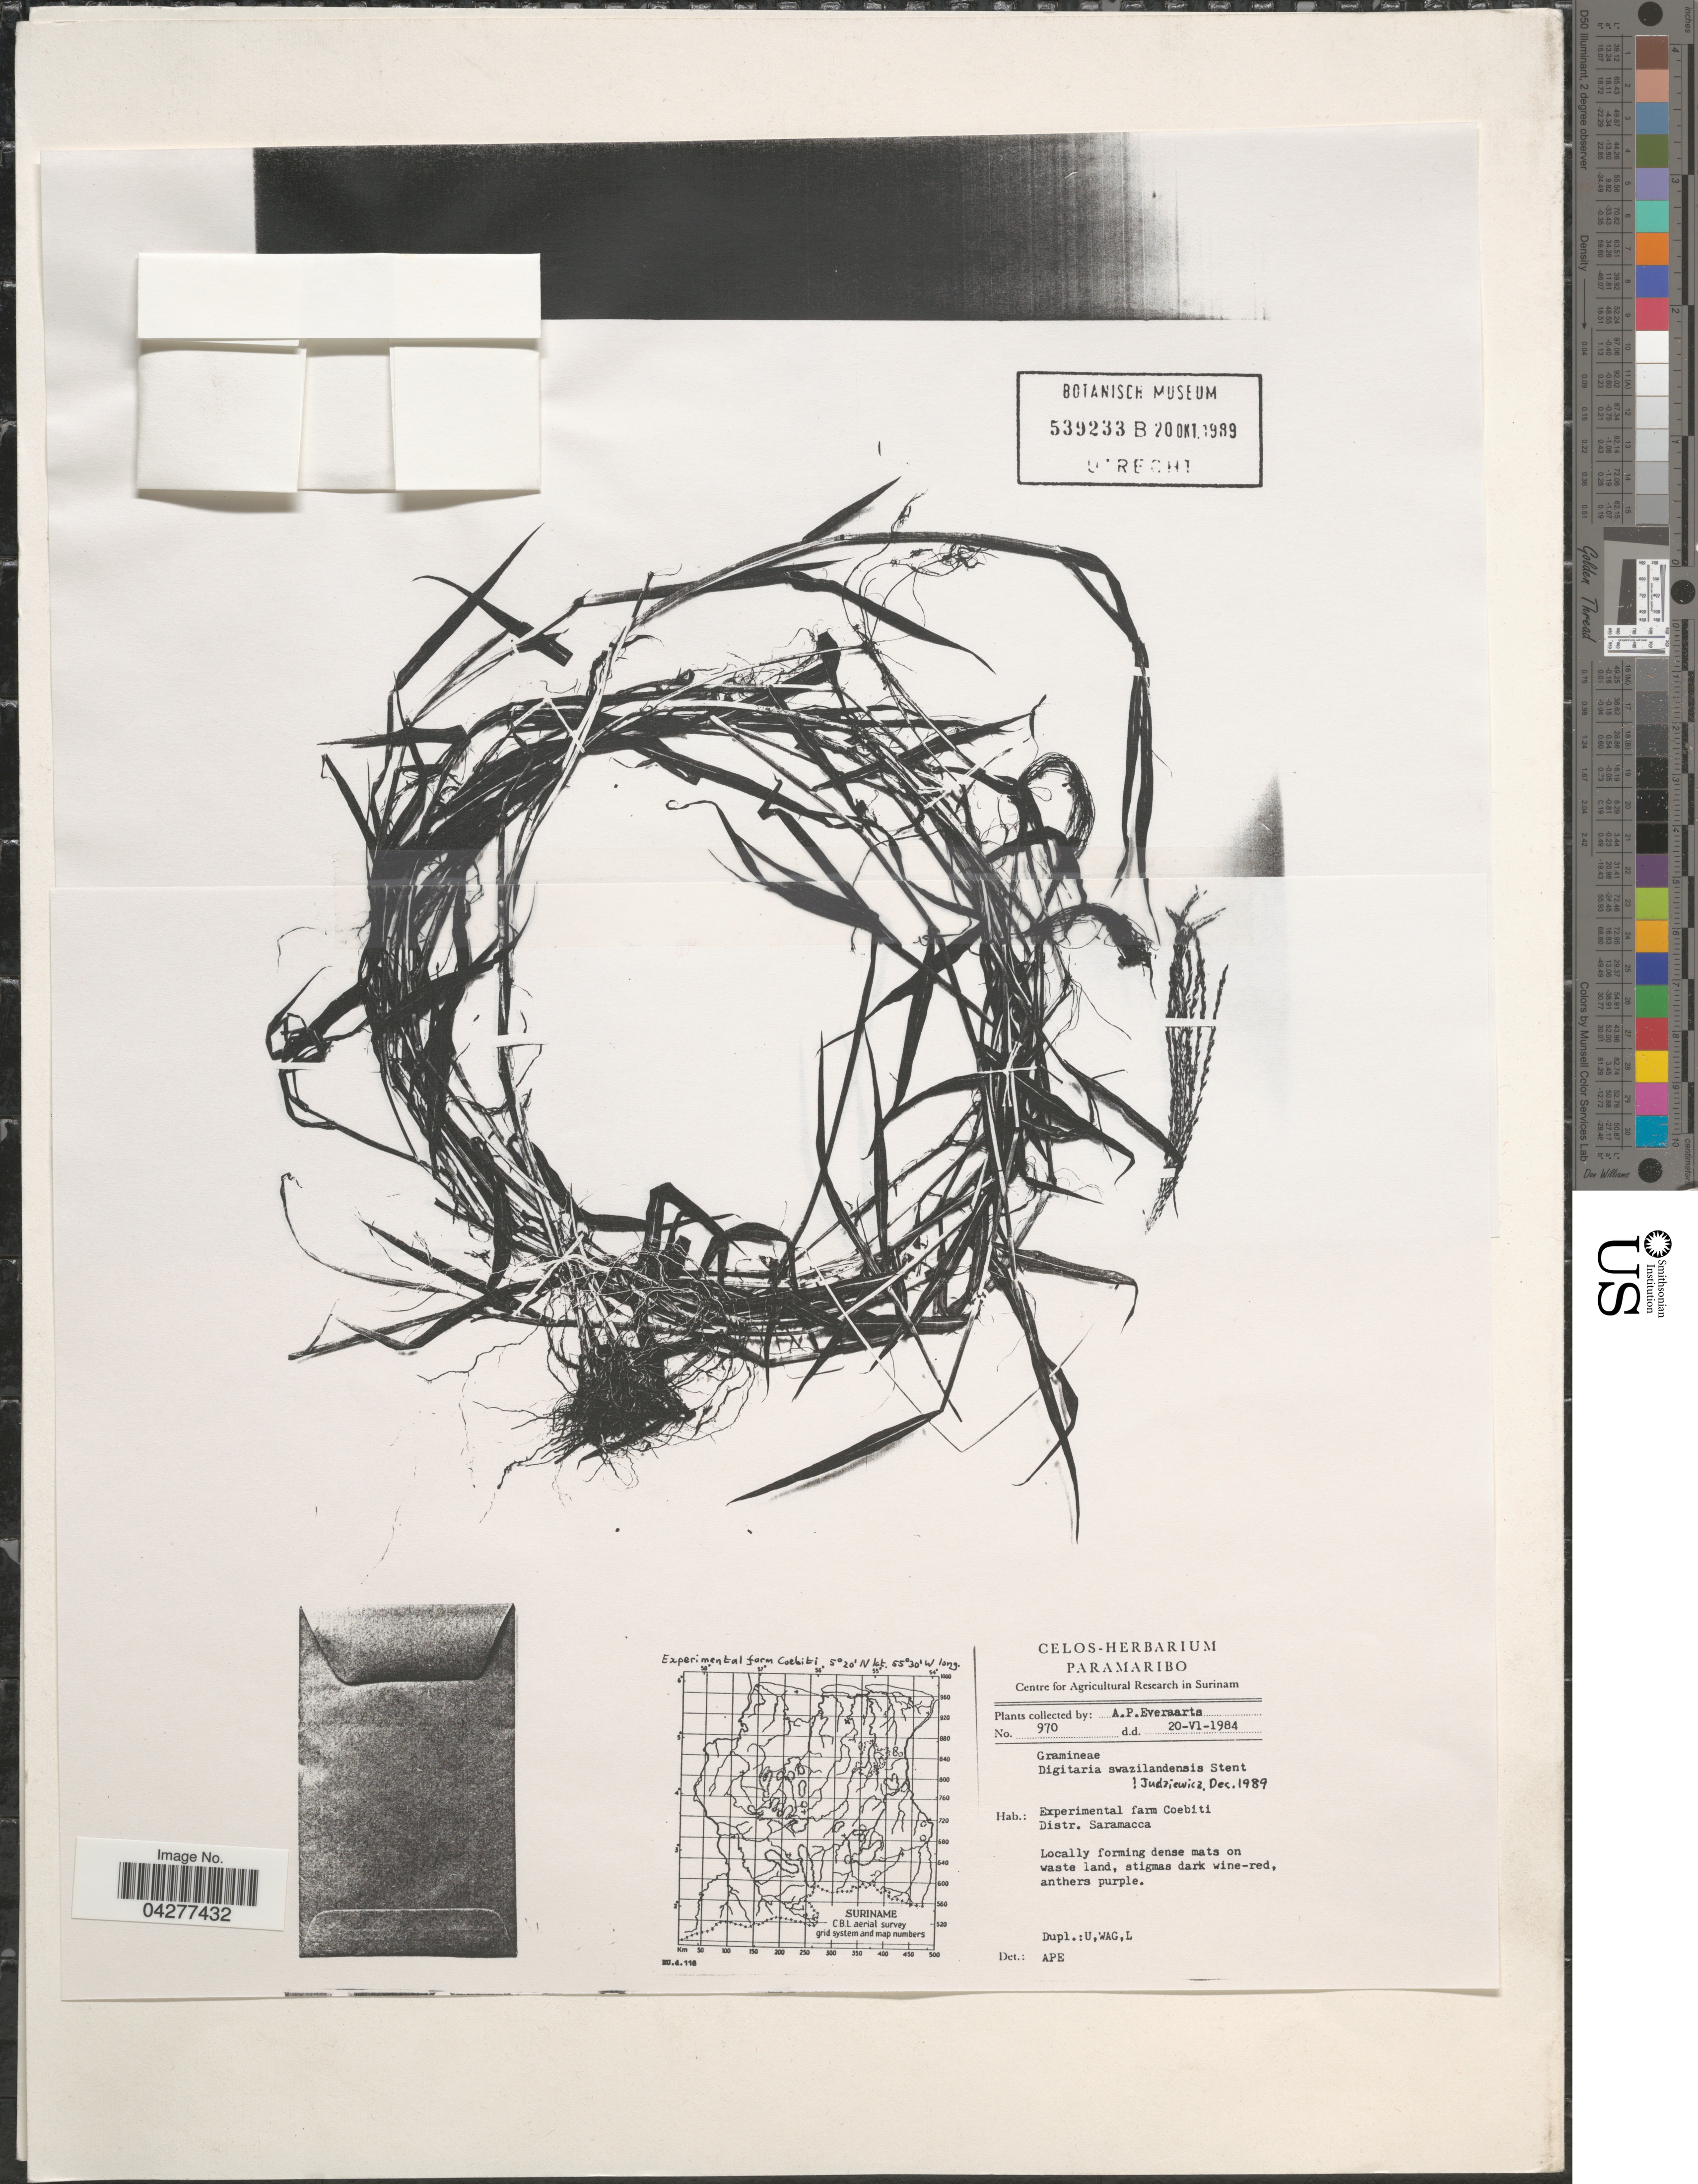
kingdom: Plantae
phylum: Tracheophyta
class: Liliopsida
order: Poales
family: Poaceae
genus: Digitaria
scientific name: Digitaria setigera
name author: Roth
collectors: A. Everaarts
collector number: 970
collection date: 1984-06-20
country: Suriname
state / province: Saramacca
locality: Experimental farm Coebiti. Distr. Saramacca.